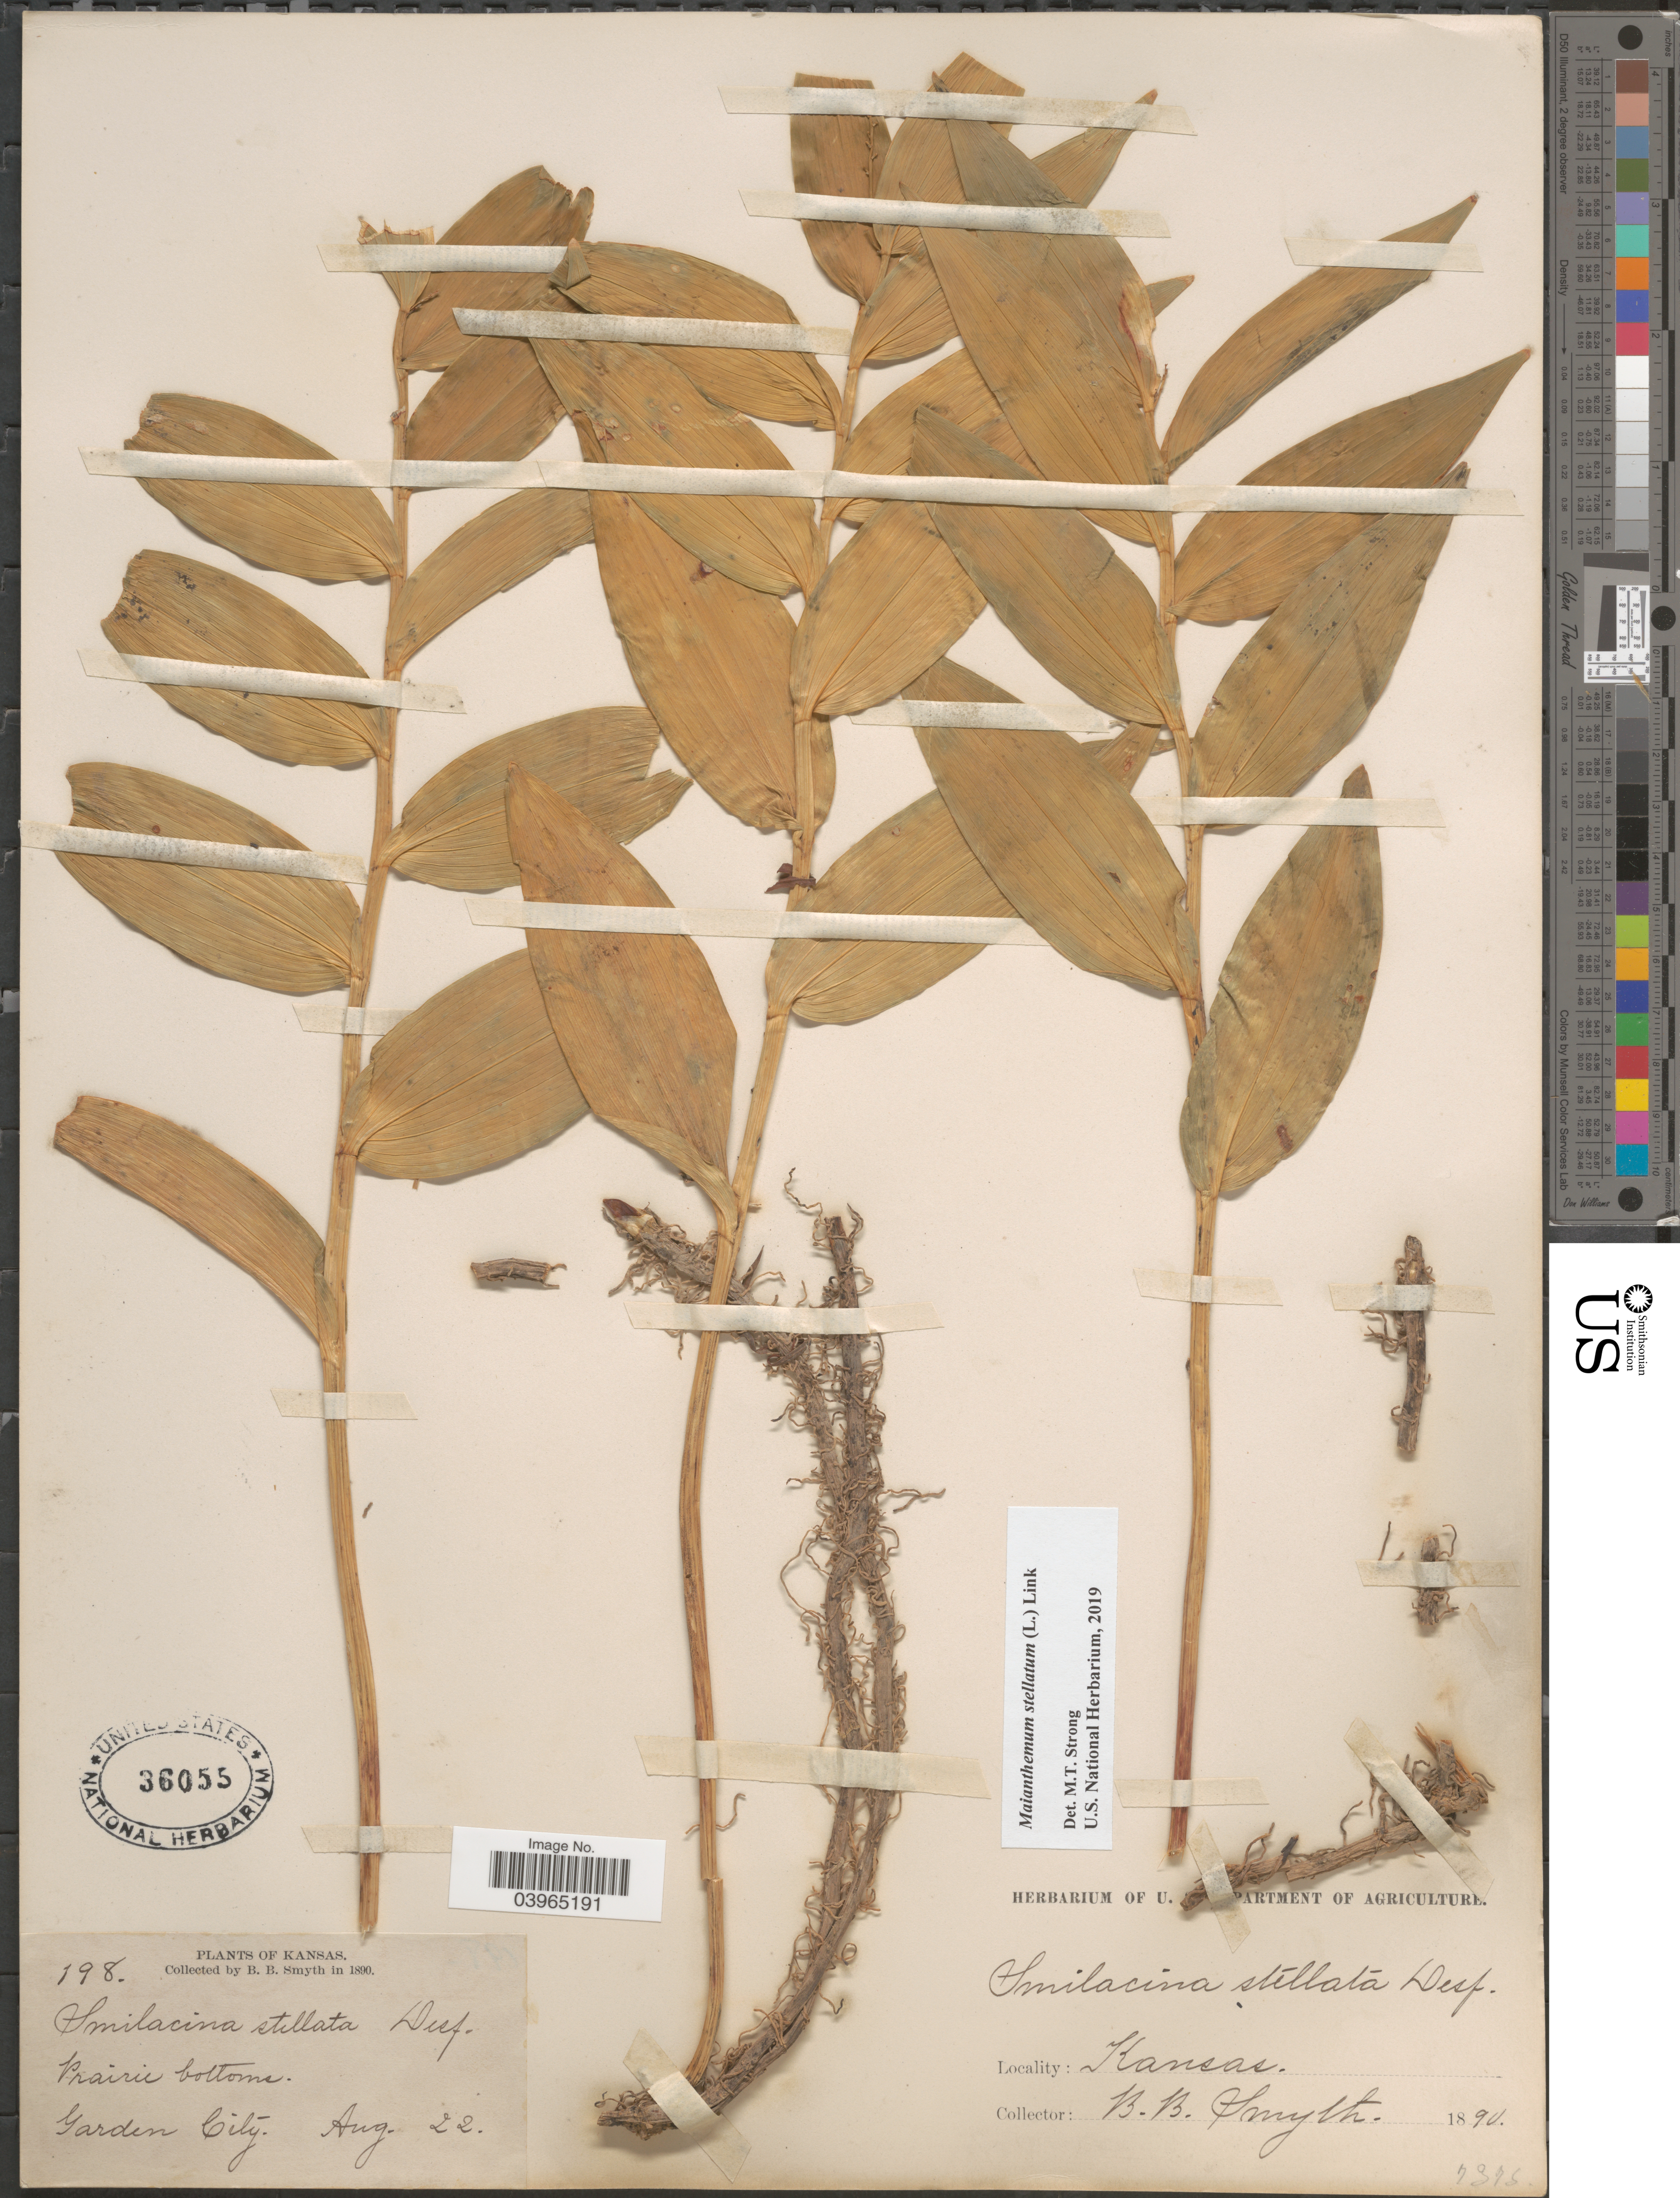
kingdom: Plantae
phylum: Tracheophyta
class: Liliopsida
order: Asparagales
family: Asparagaceae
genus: Maianthemum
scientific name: Maianthemum stellatum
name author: (L.) Link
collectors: B. Smyth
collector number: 198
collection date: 1890-08-22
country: United States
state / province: Kansas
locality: Prairie bottoms. Garden City.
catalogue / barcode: US 36055